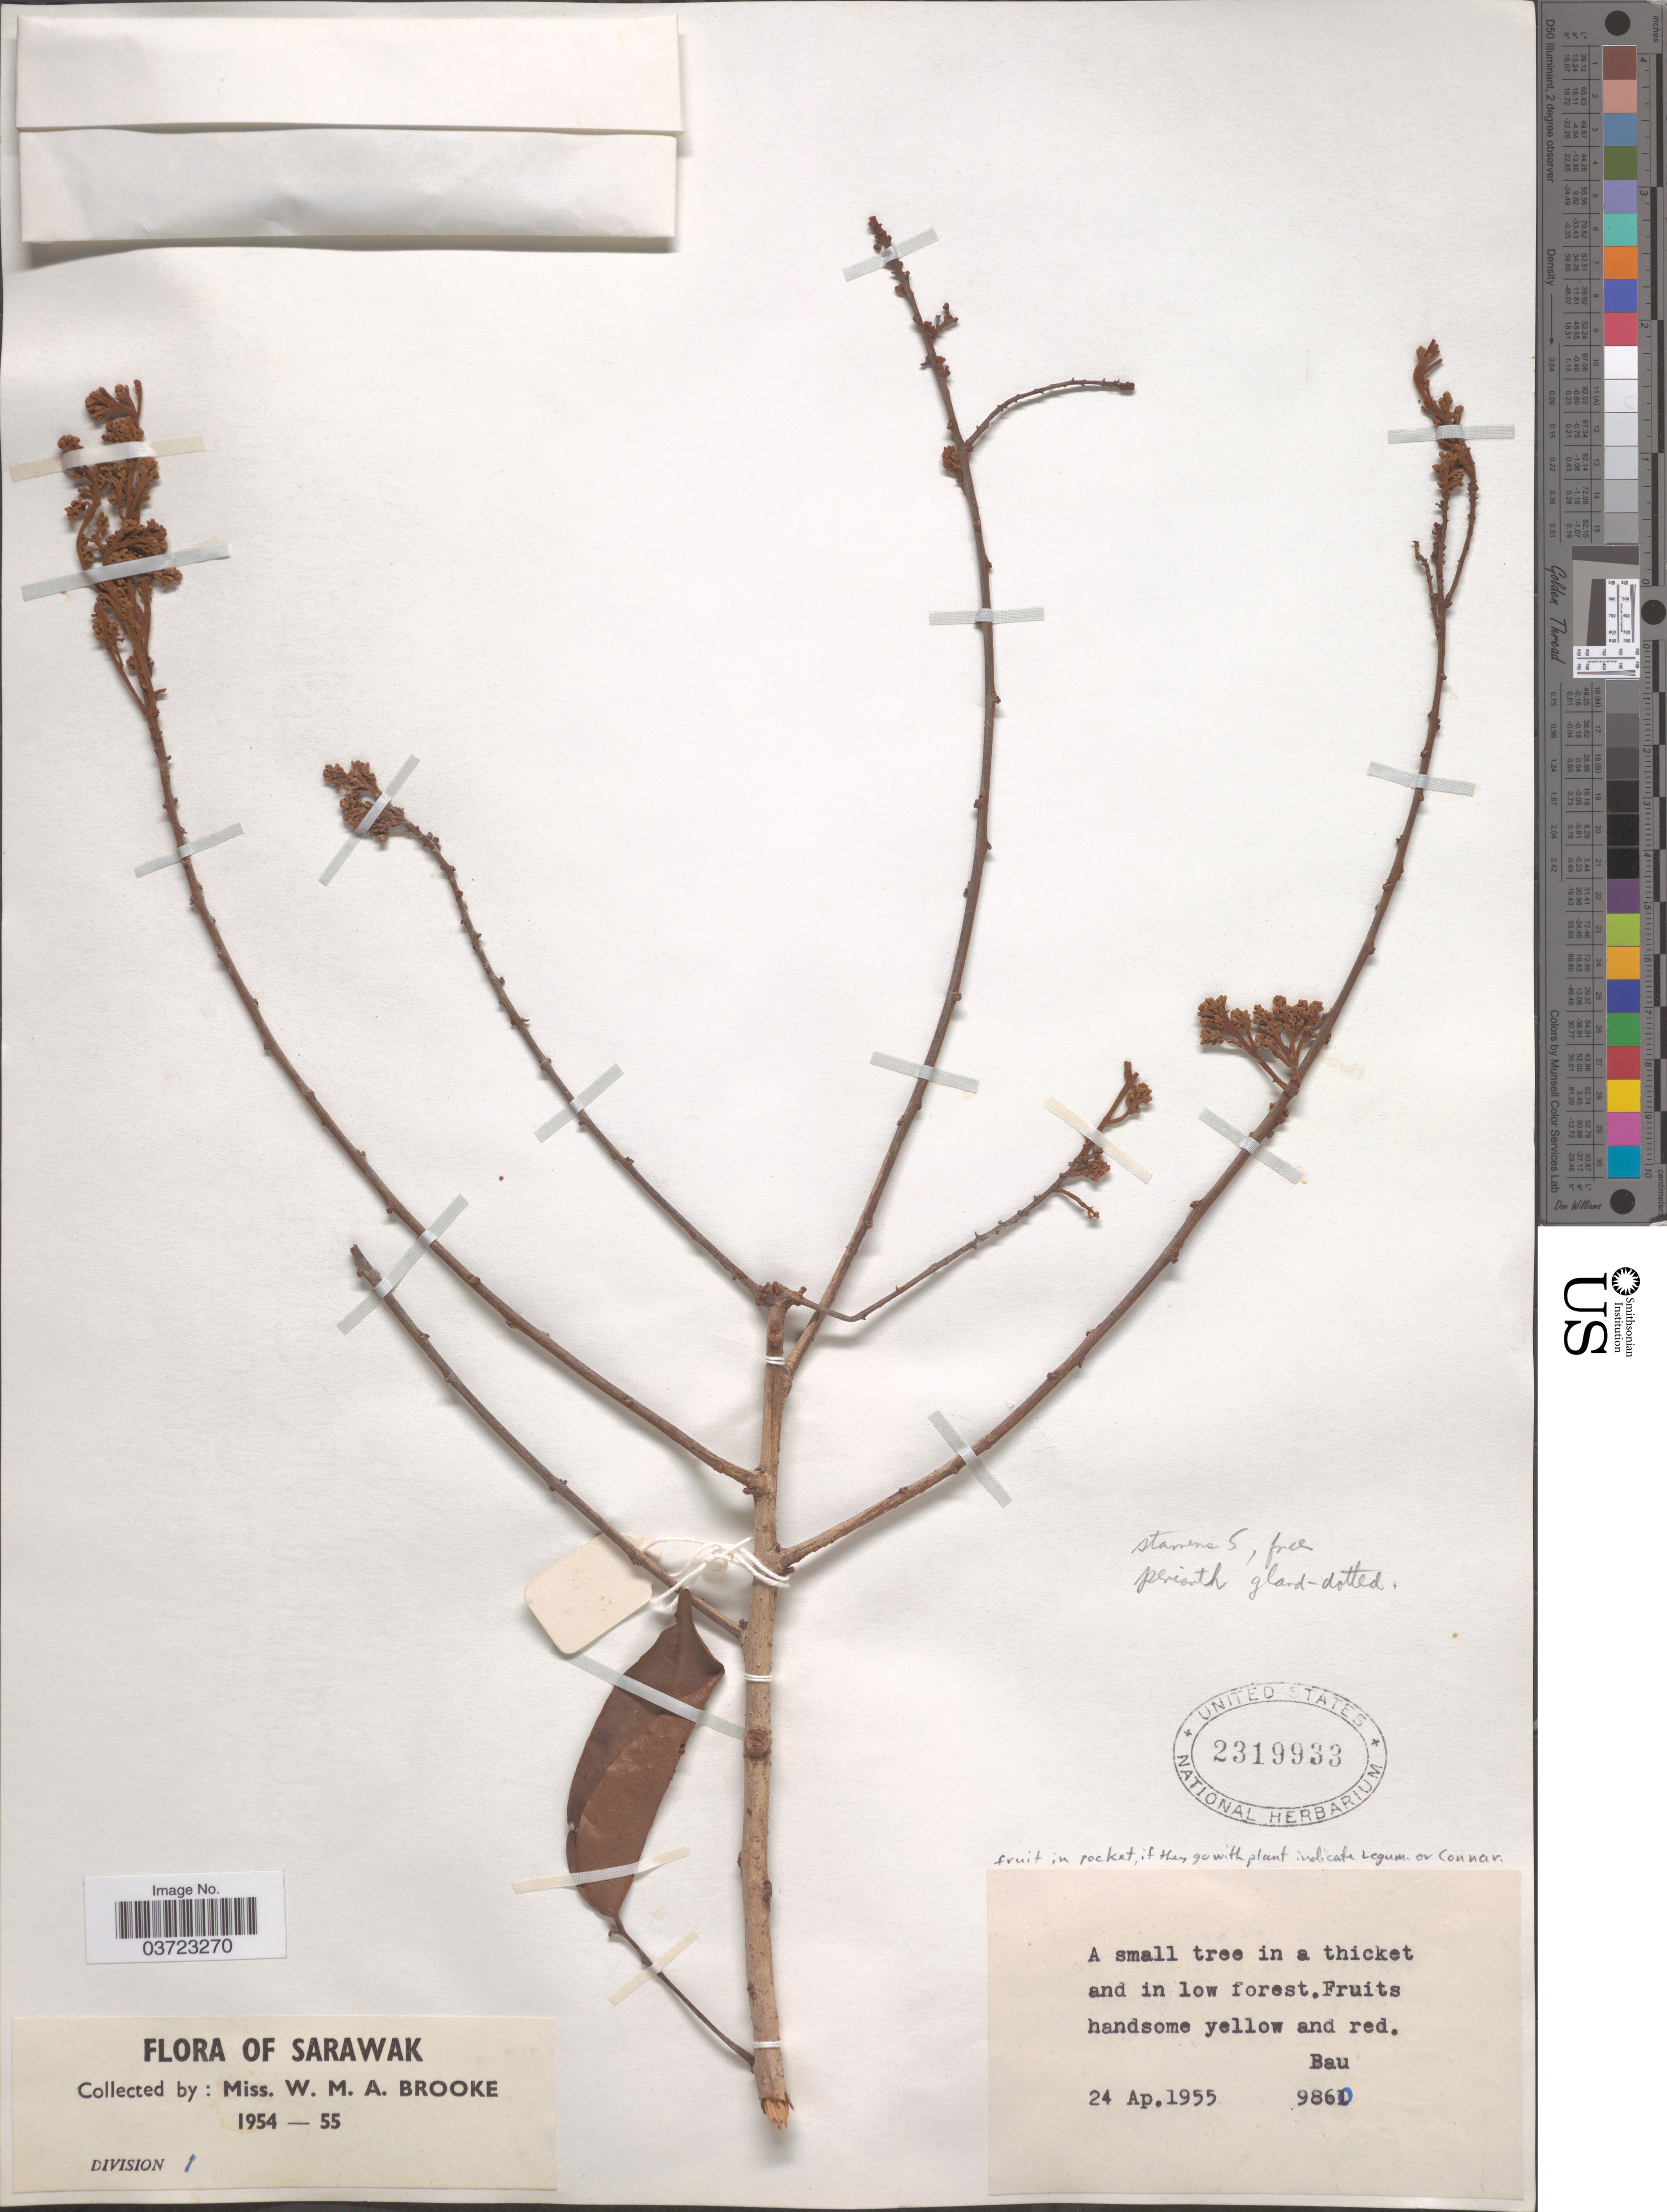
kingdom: Plantae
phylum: Tracheophyta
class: Magnoliopsida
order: Oxalidales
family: Connaraceae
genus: Connarus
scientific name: Connarus semidecandrus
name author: Jack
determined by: Leenhouts, Pieter W.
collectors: W. Brooke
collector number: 9860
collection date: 1955-04-24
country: Malaysia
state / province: Sarawak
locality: Bau.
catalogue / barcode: US 2319933